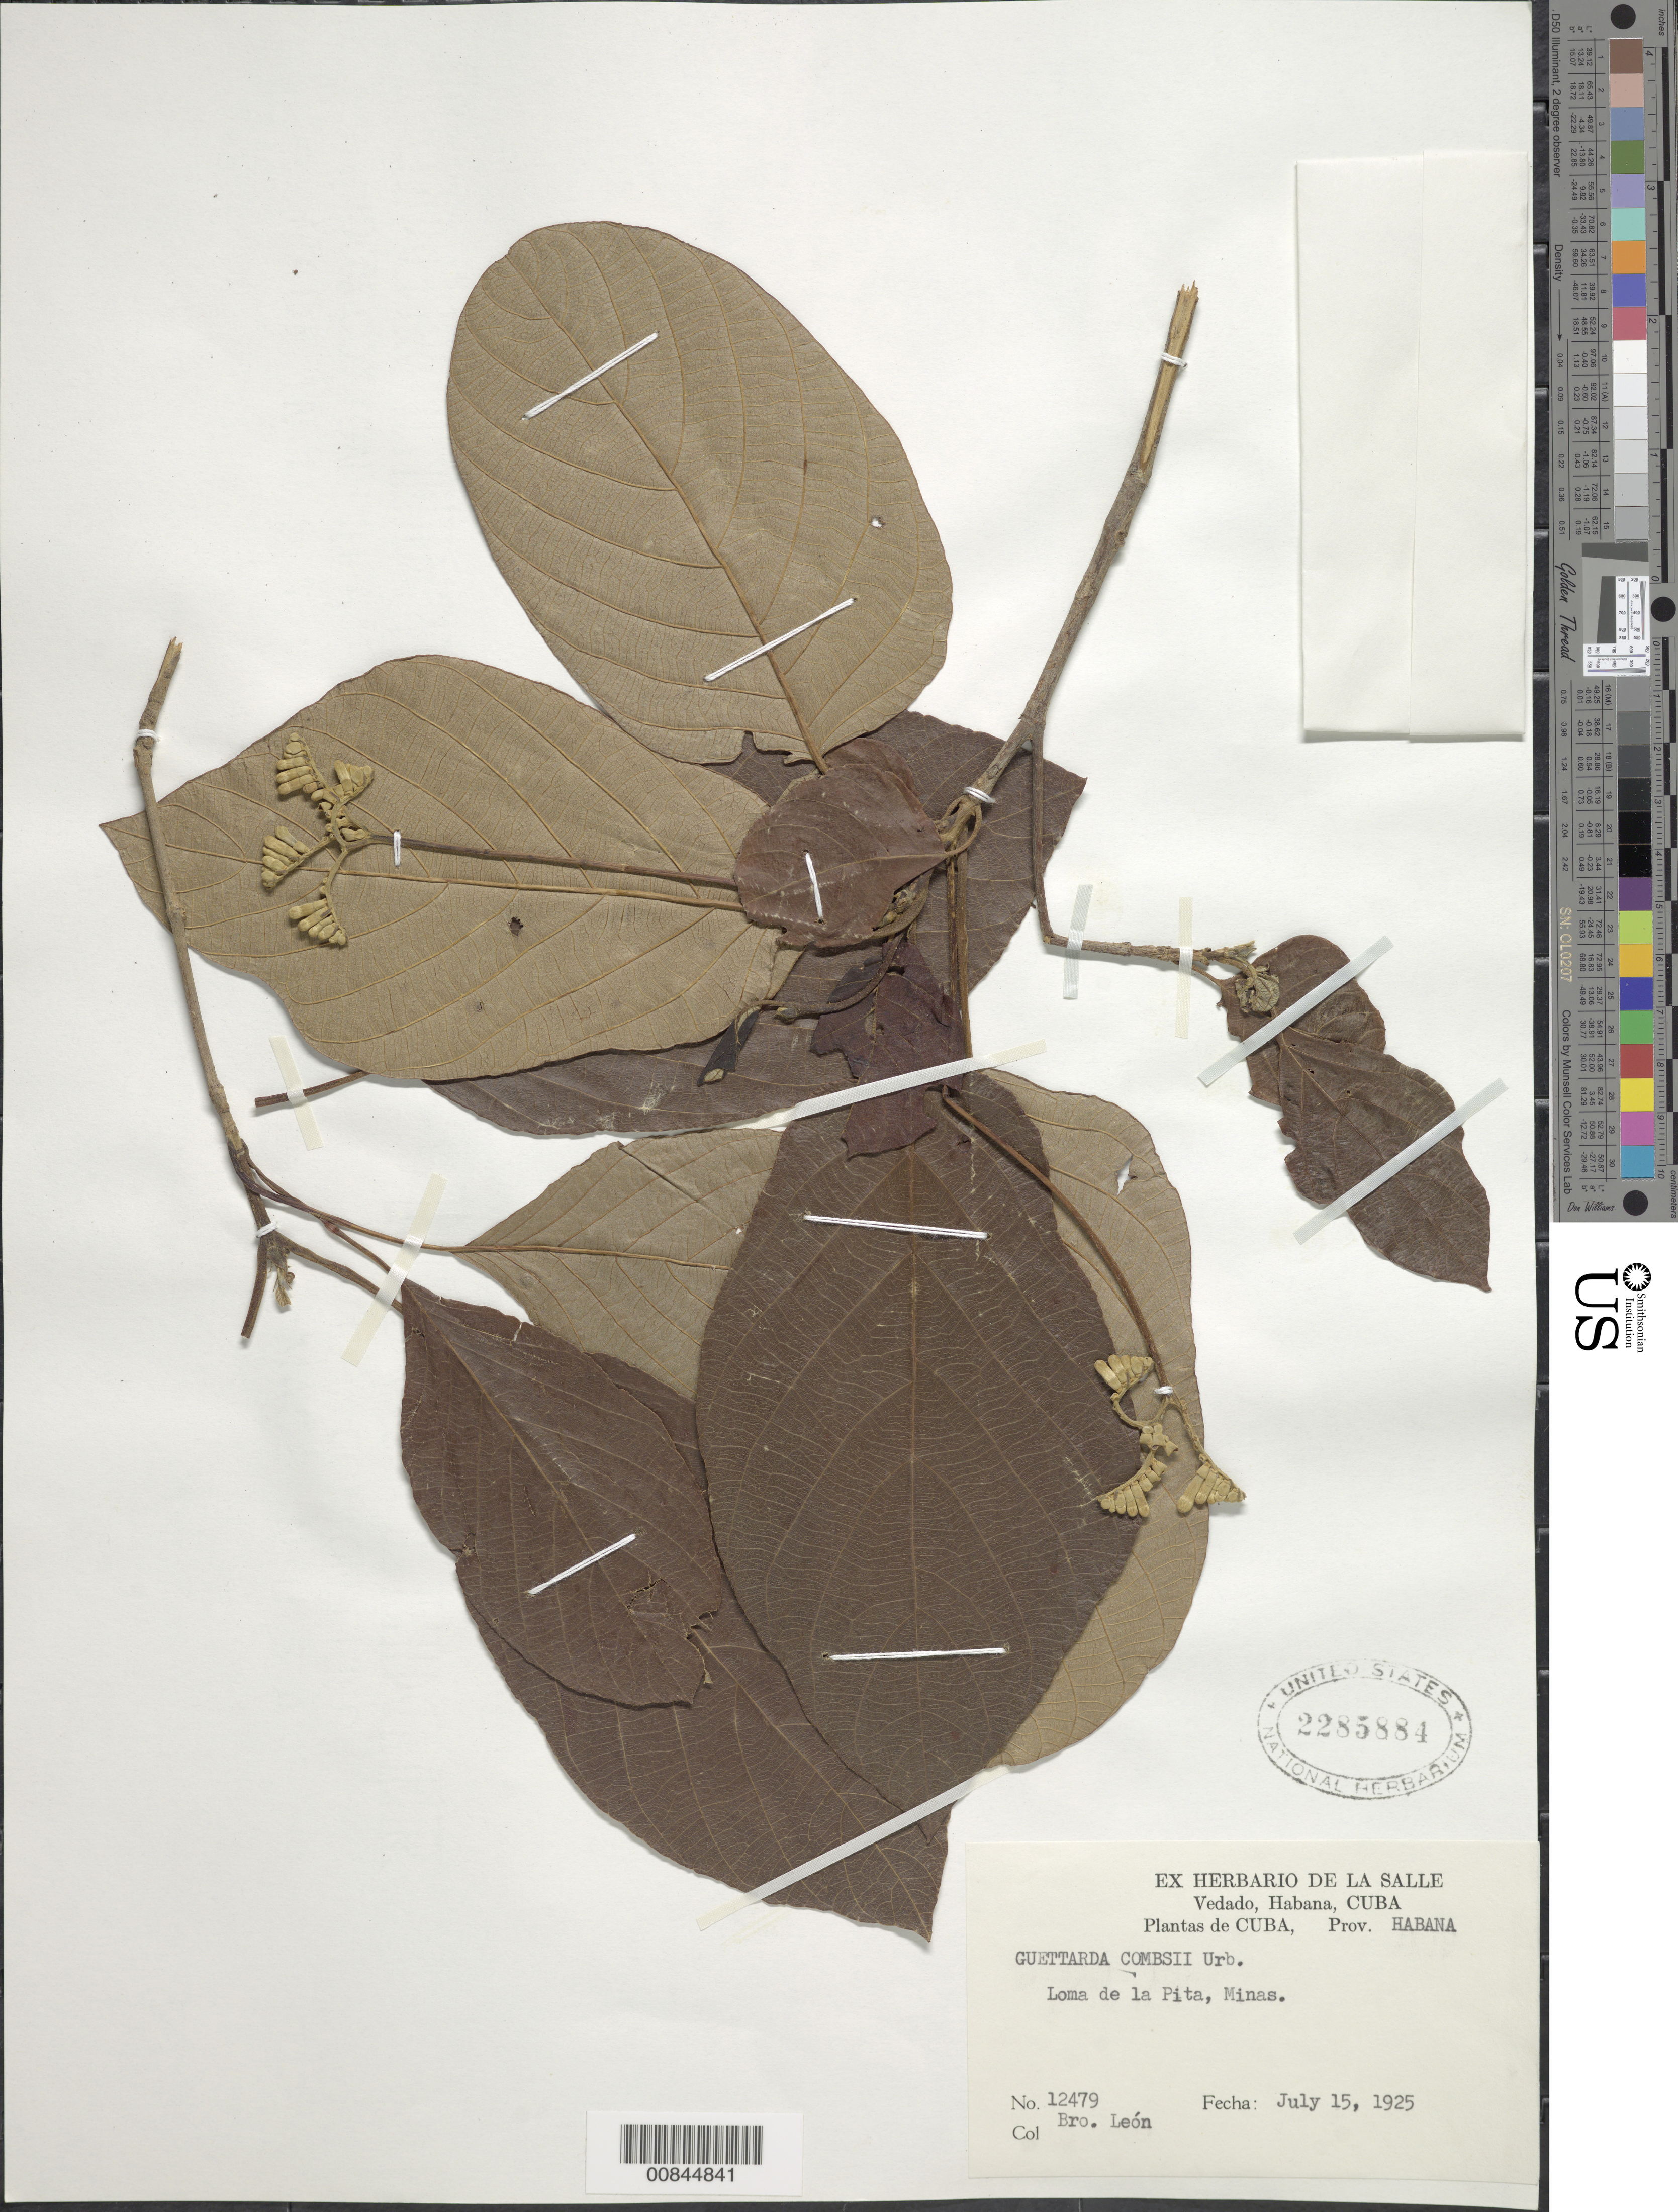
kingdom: Plantae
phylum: Tracheophyta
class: Magnoliopsida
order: Gentianales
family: Rubiaceae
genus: Guettarda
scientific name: Guettarda combsii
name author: Urb.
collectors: Bro. León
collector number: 12479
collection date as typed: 15 Jul 1925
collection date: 1925-07-15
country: Cuba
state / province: La Habana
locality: Loma de la Pita, Minas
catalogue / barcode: US 2285884